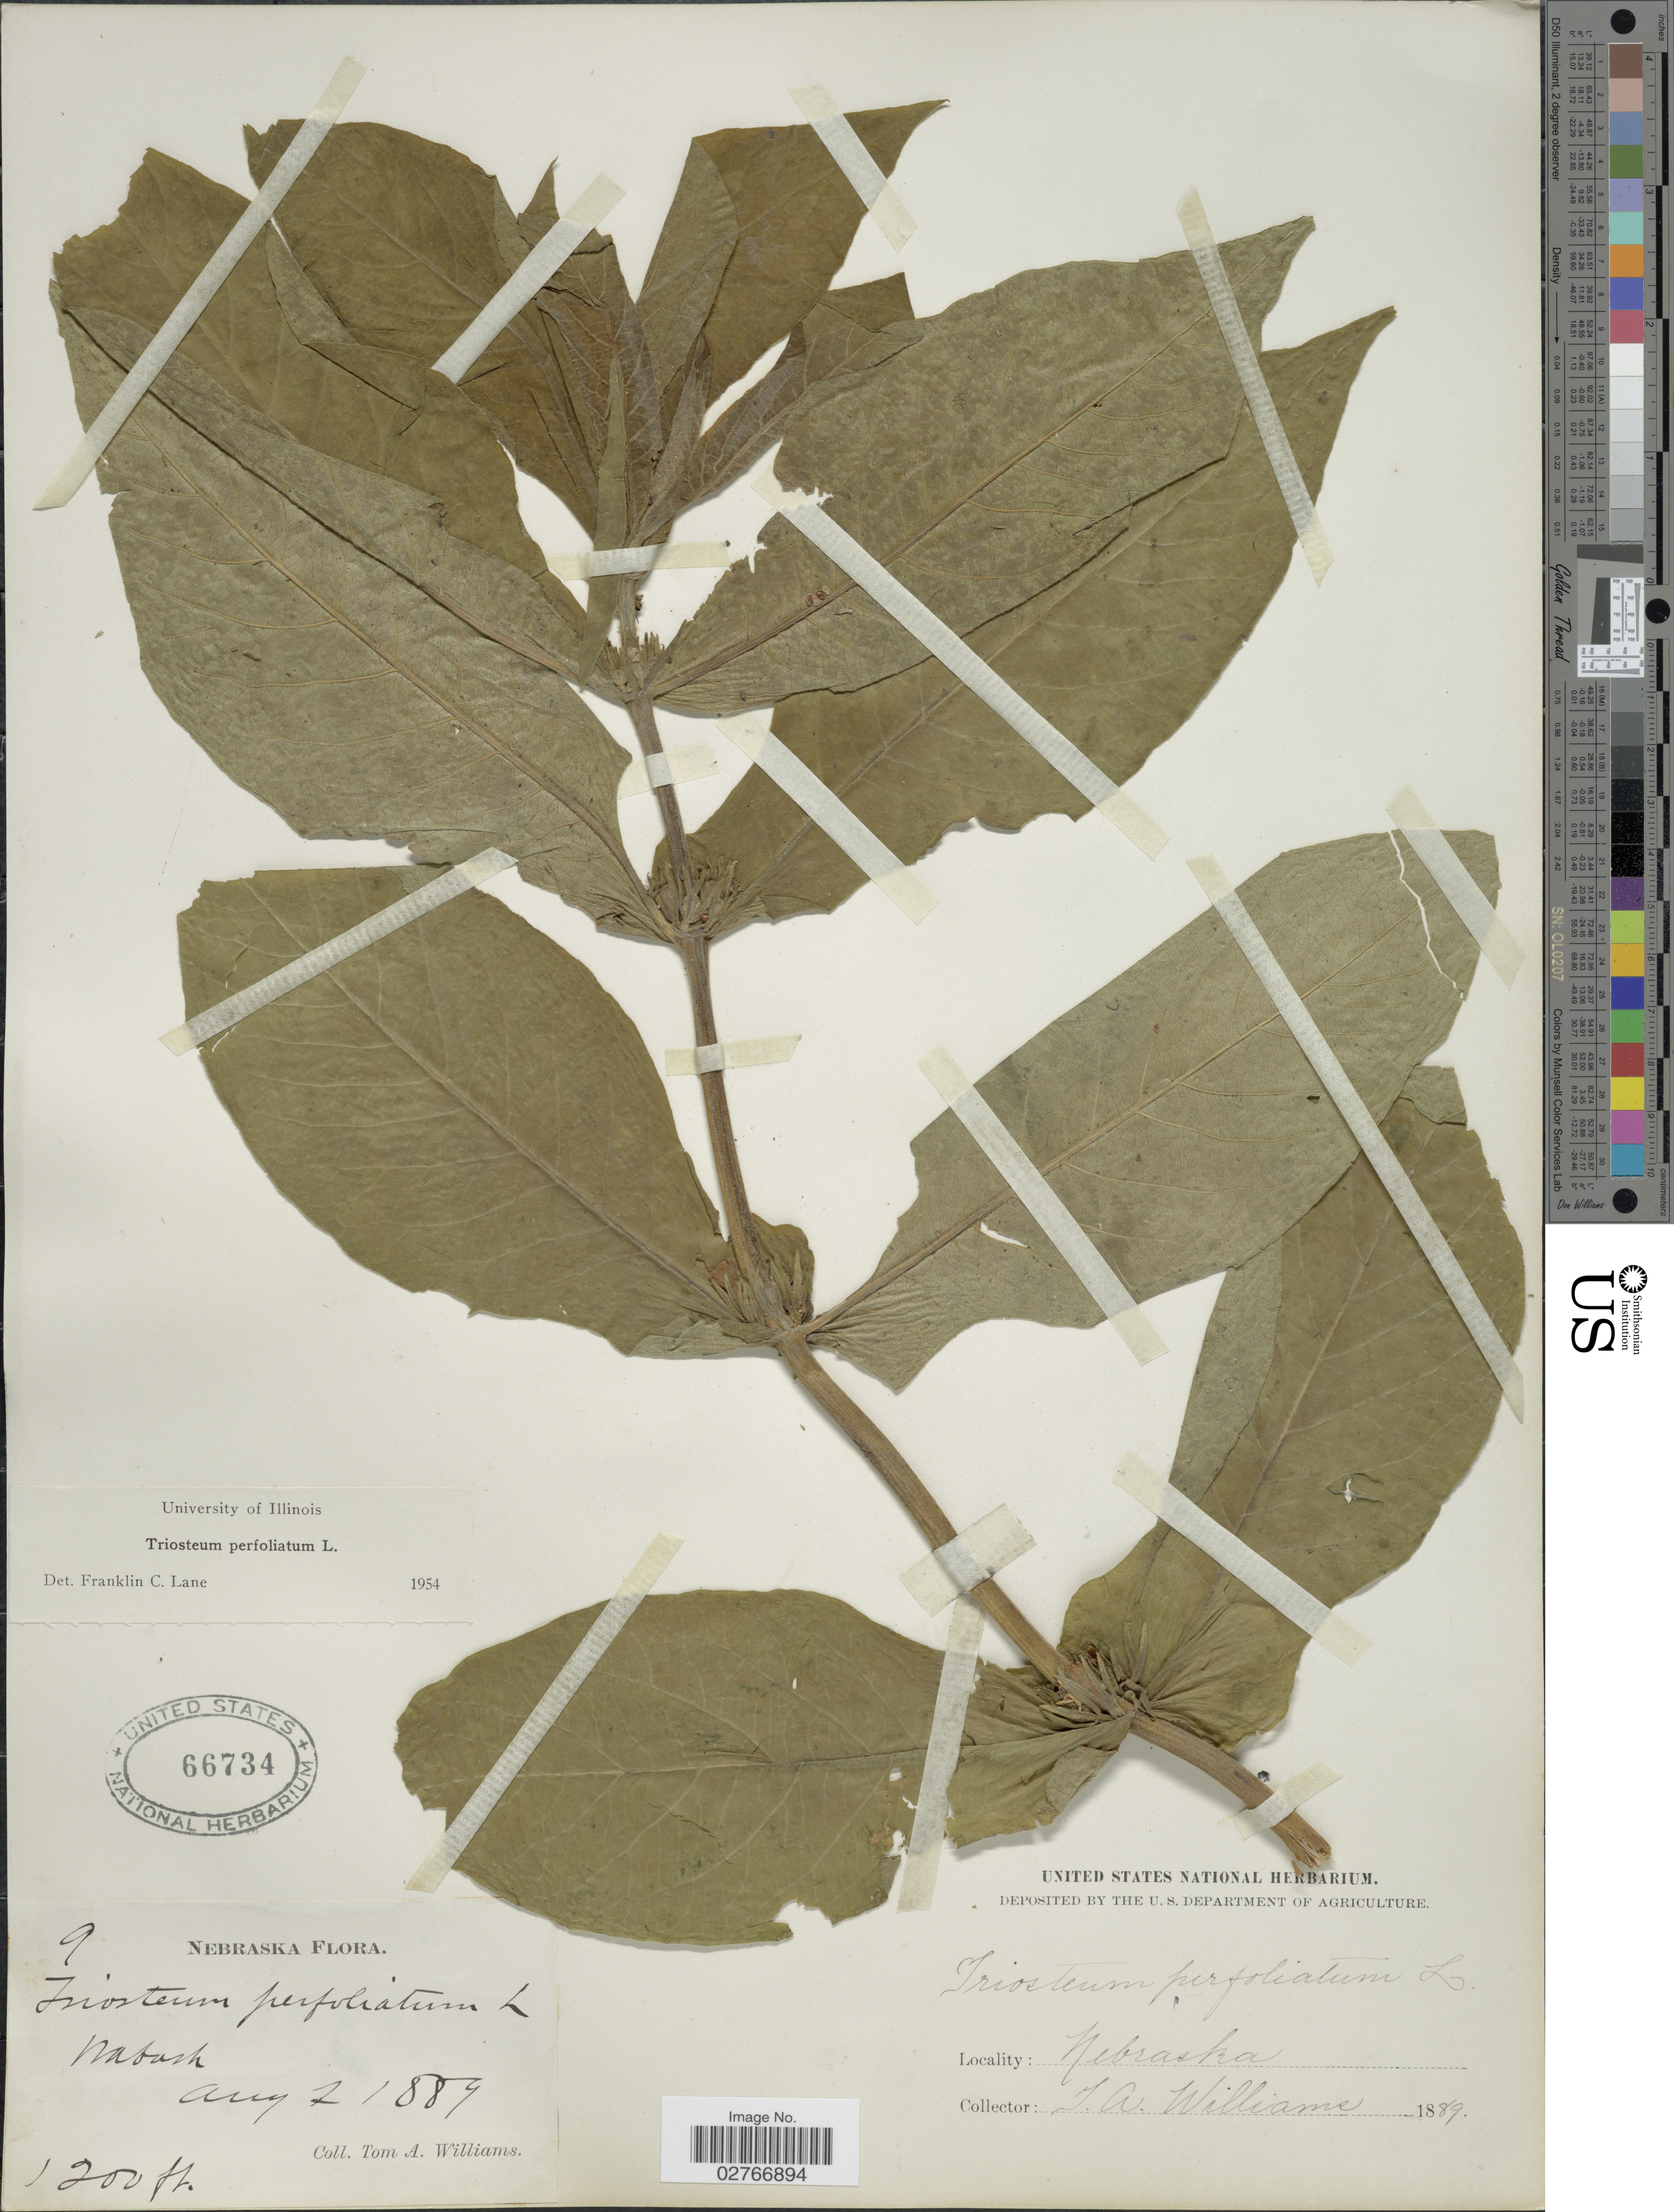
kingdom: Plantae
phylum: Tracheophyta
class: Magnoliopsida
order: Dipsacales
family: Caprifoliaceae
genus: Triosteum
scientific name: Triosteum perfoliatum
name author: L.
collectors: T. A. Williams (herbarium)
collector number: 9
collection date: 1884-08-07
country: United States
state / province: Nebraska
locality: Wabash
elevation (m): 366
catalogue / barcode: US 66734